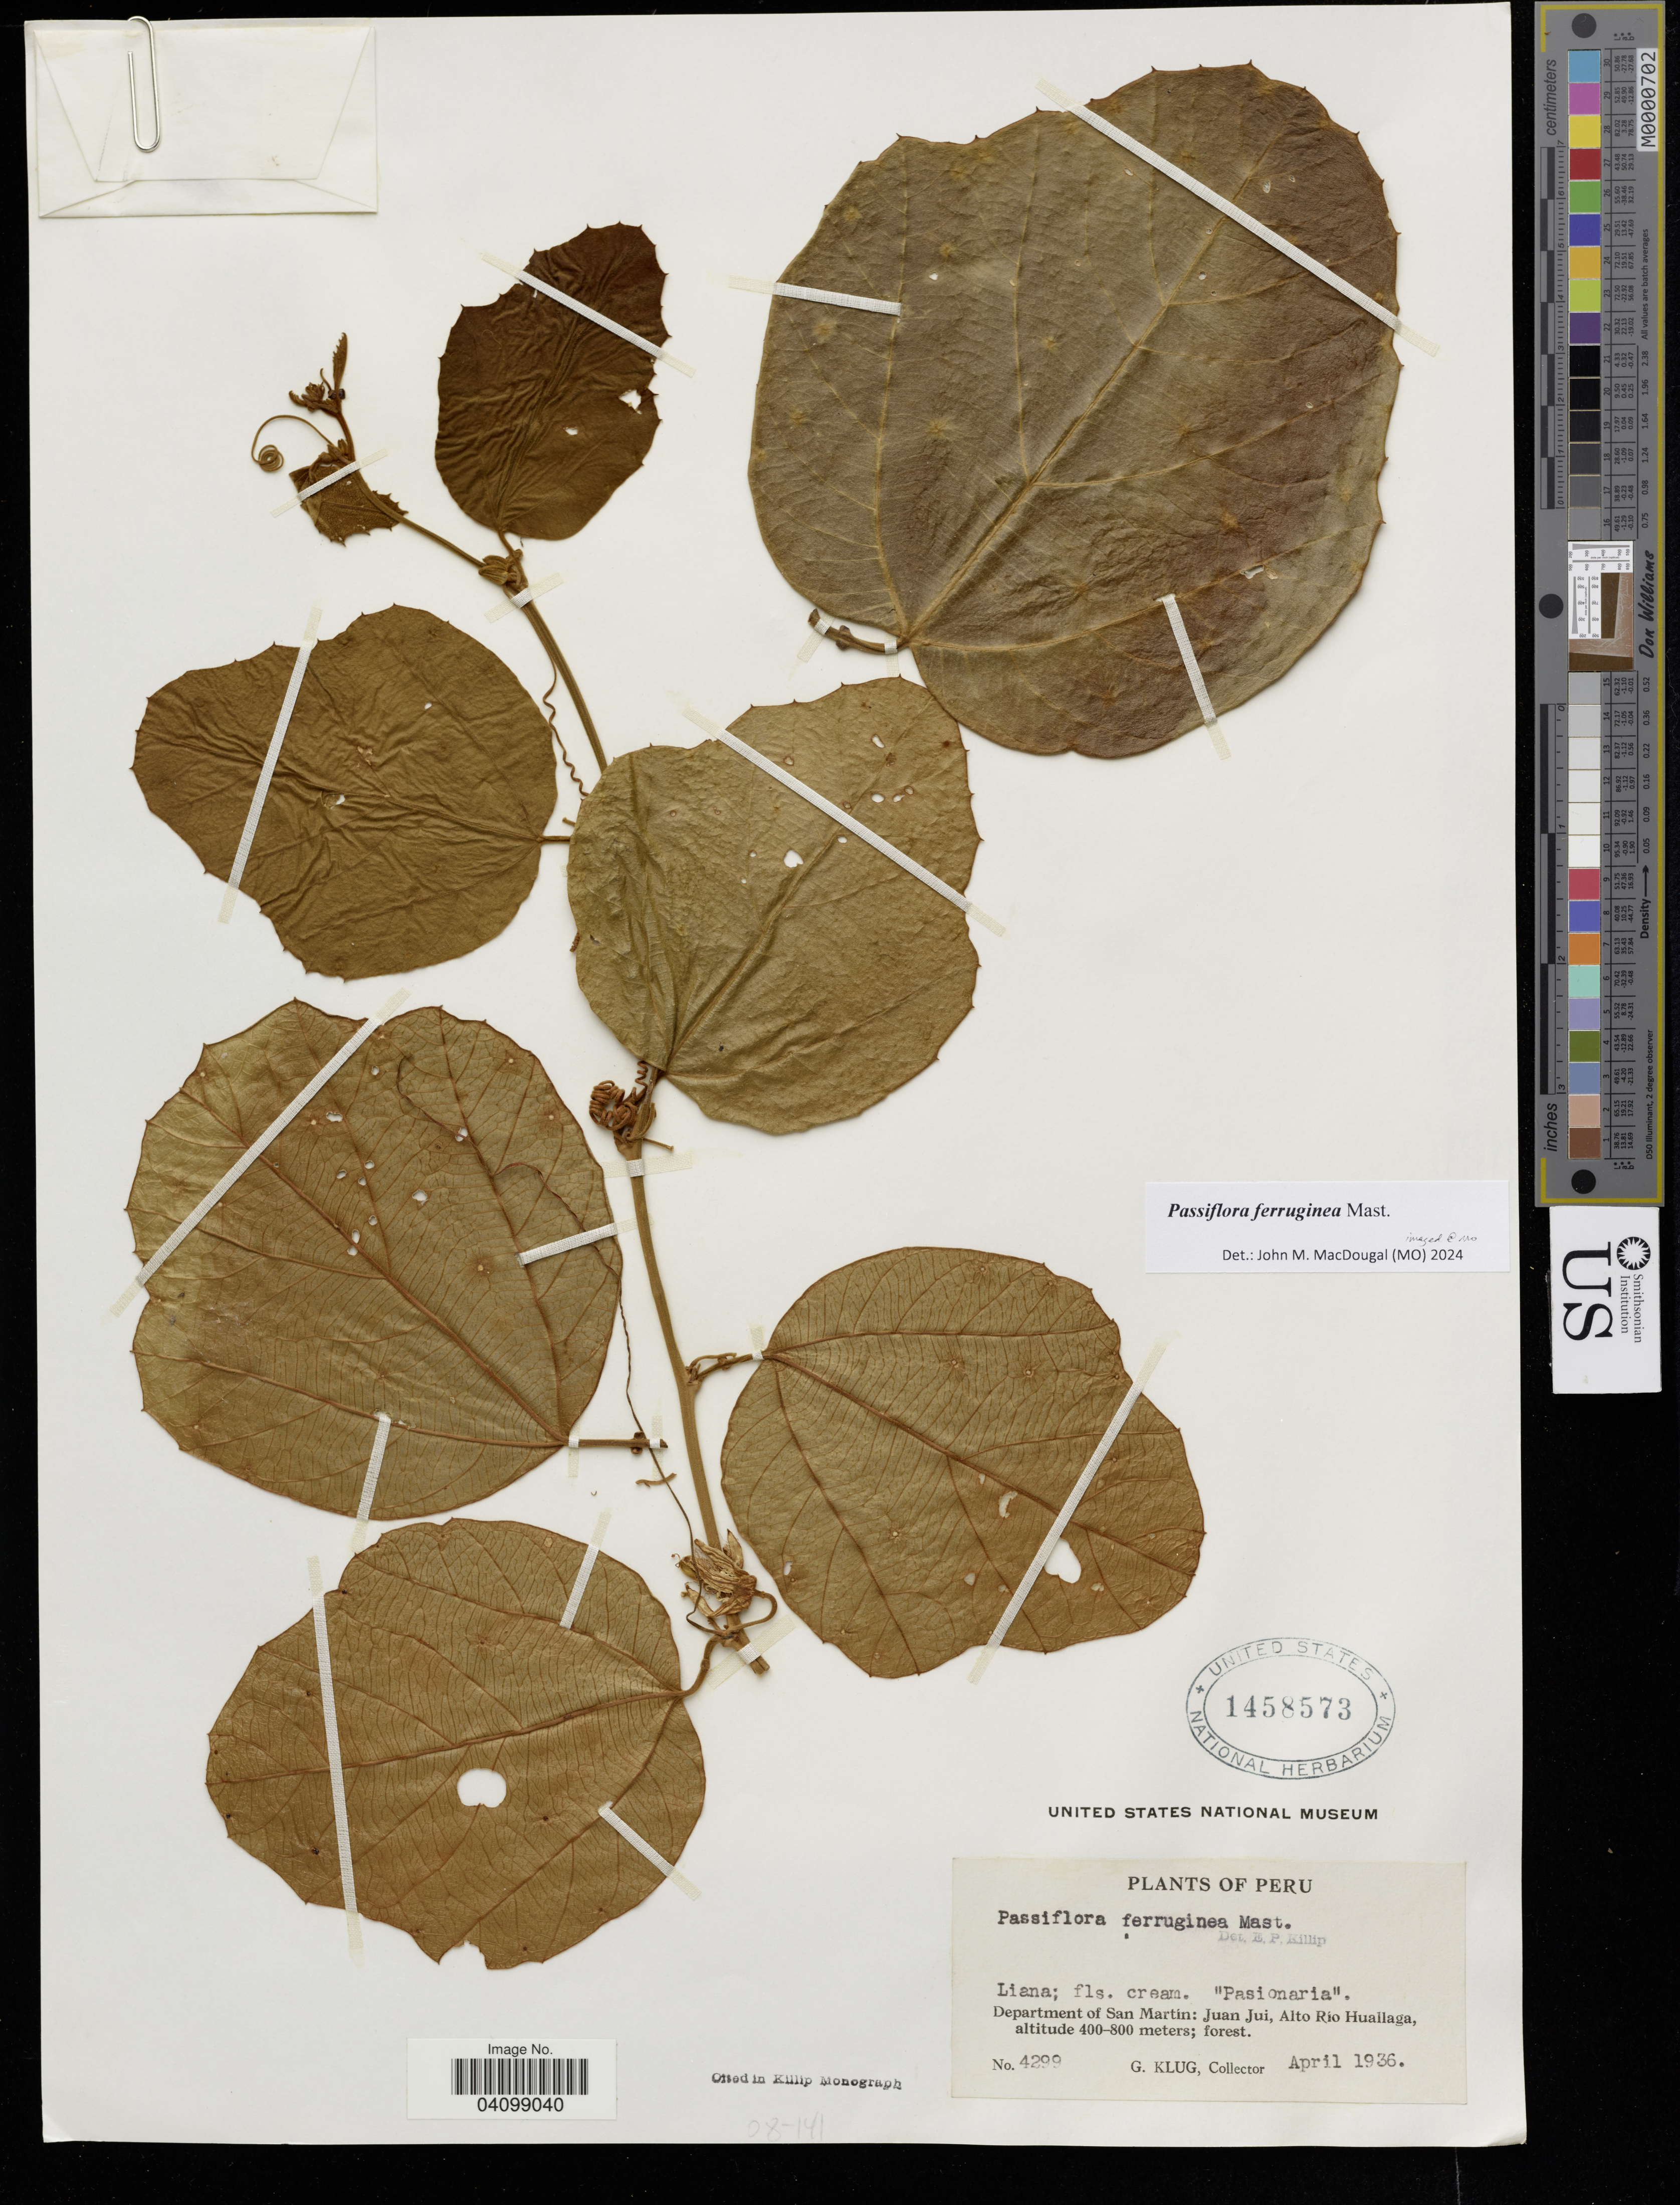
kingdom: Plantae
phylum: Tracheophyta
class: Magnoliopsida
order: Malpighiales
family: Passifloraceae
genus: Passiflora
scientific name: Passiflora ferruginea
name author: Mart.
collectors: G. Klug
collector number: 4299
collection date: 1936-04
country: Peru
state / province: San Martin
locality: Department of San Martin: Juan Jui, Alto Río Huallaga.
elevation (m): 400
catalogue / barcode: US 1458573